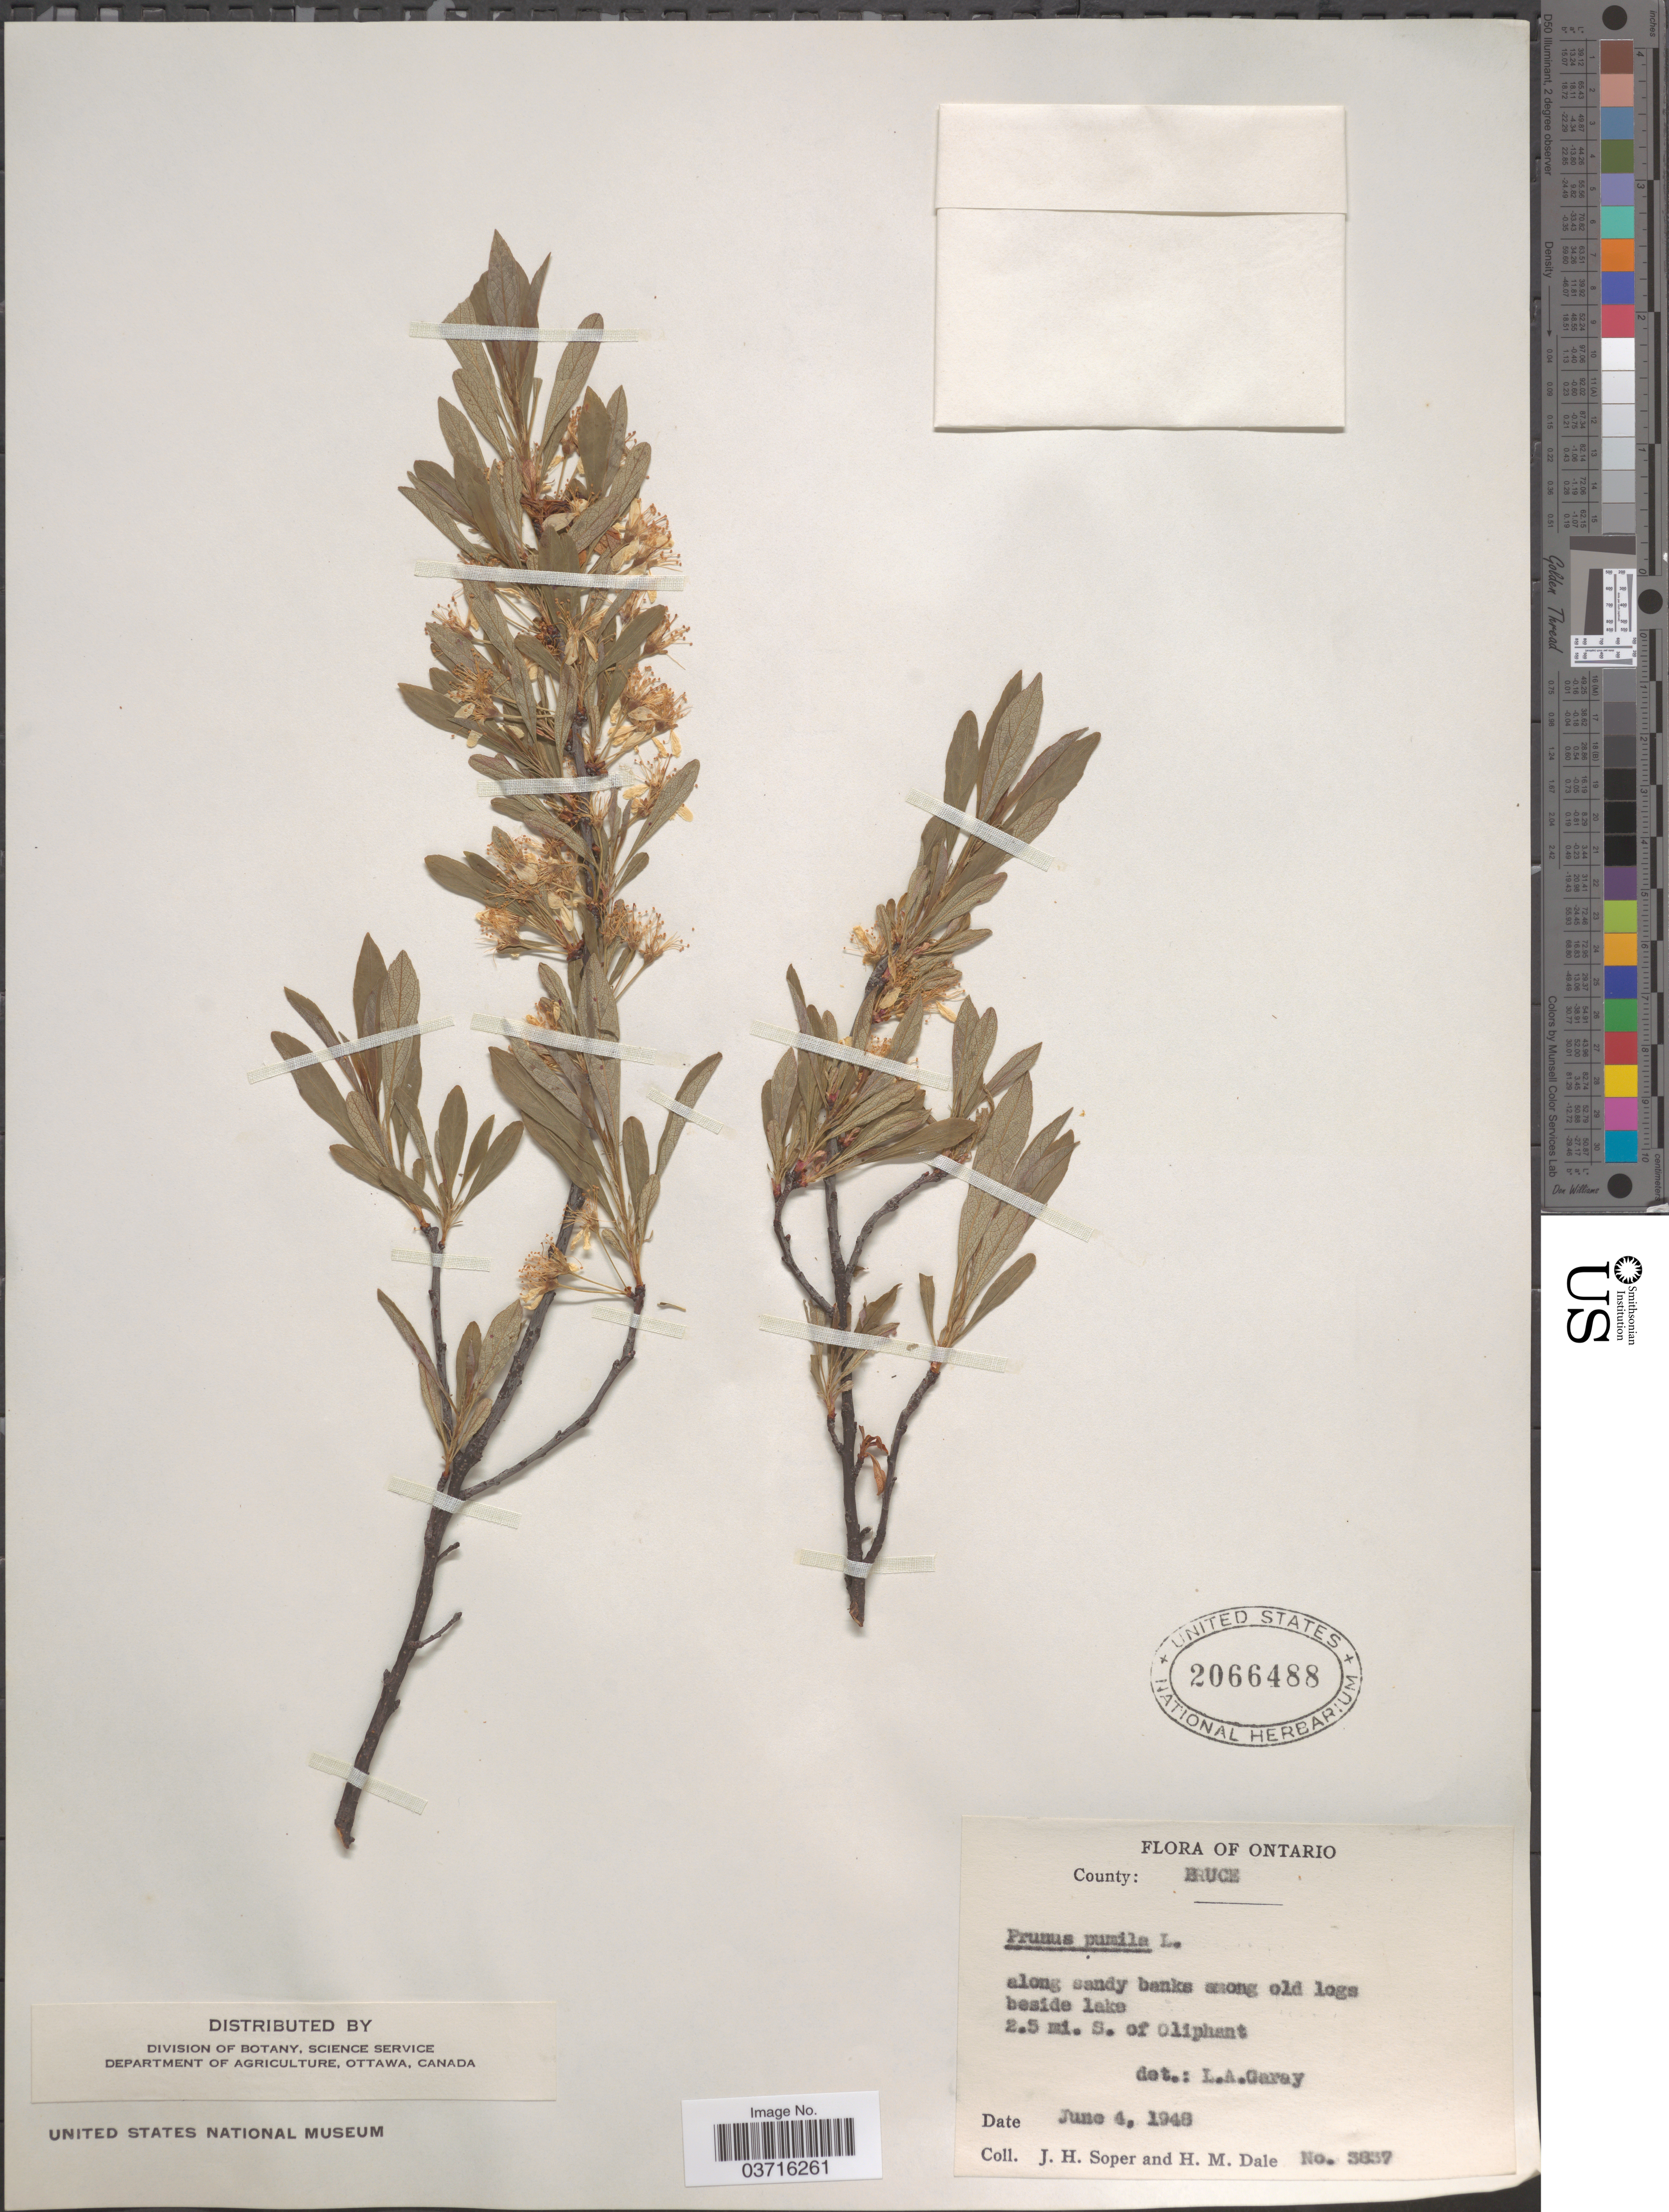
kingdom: Plantae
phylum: Tracheophyta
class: Magnoliopsida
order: Rosales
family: Rosaceae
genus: Prunus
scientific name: Prunus pumila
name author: L.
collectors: J. H. Soper & H. M. Dale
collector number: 3837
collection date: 1948-06-04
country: Canada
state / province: Ontario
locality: County: Bruce. 2.5 mi. S. of Oliphant.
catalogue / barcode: US 2066488